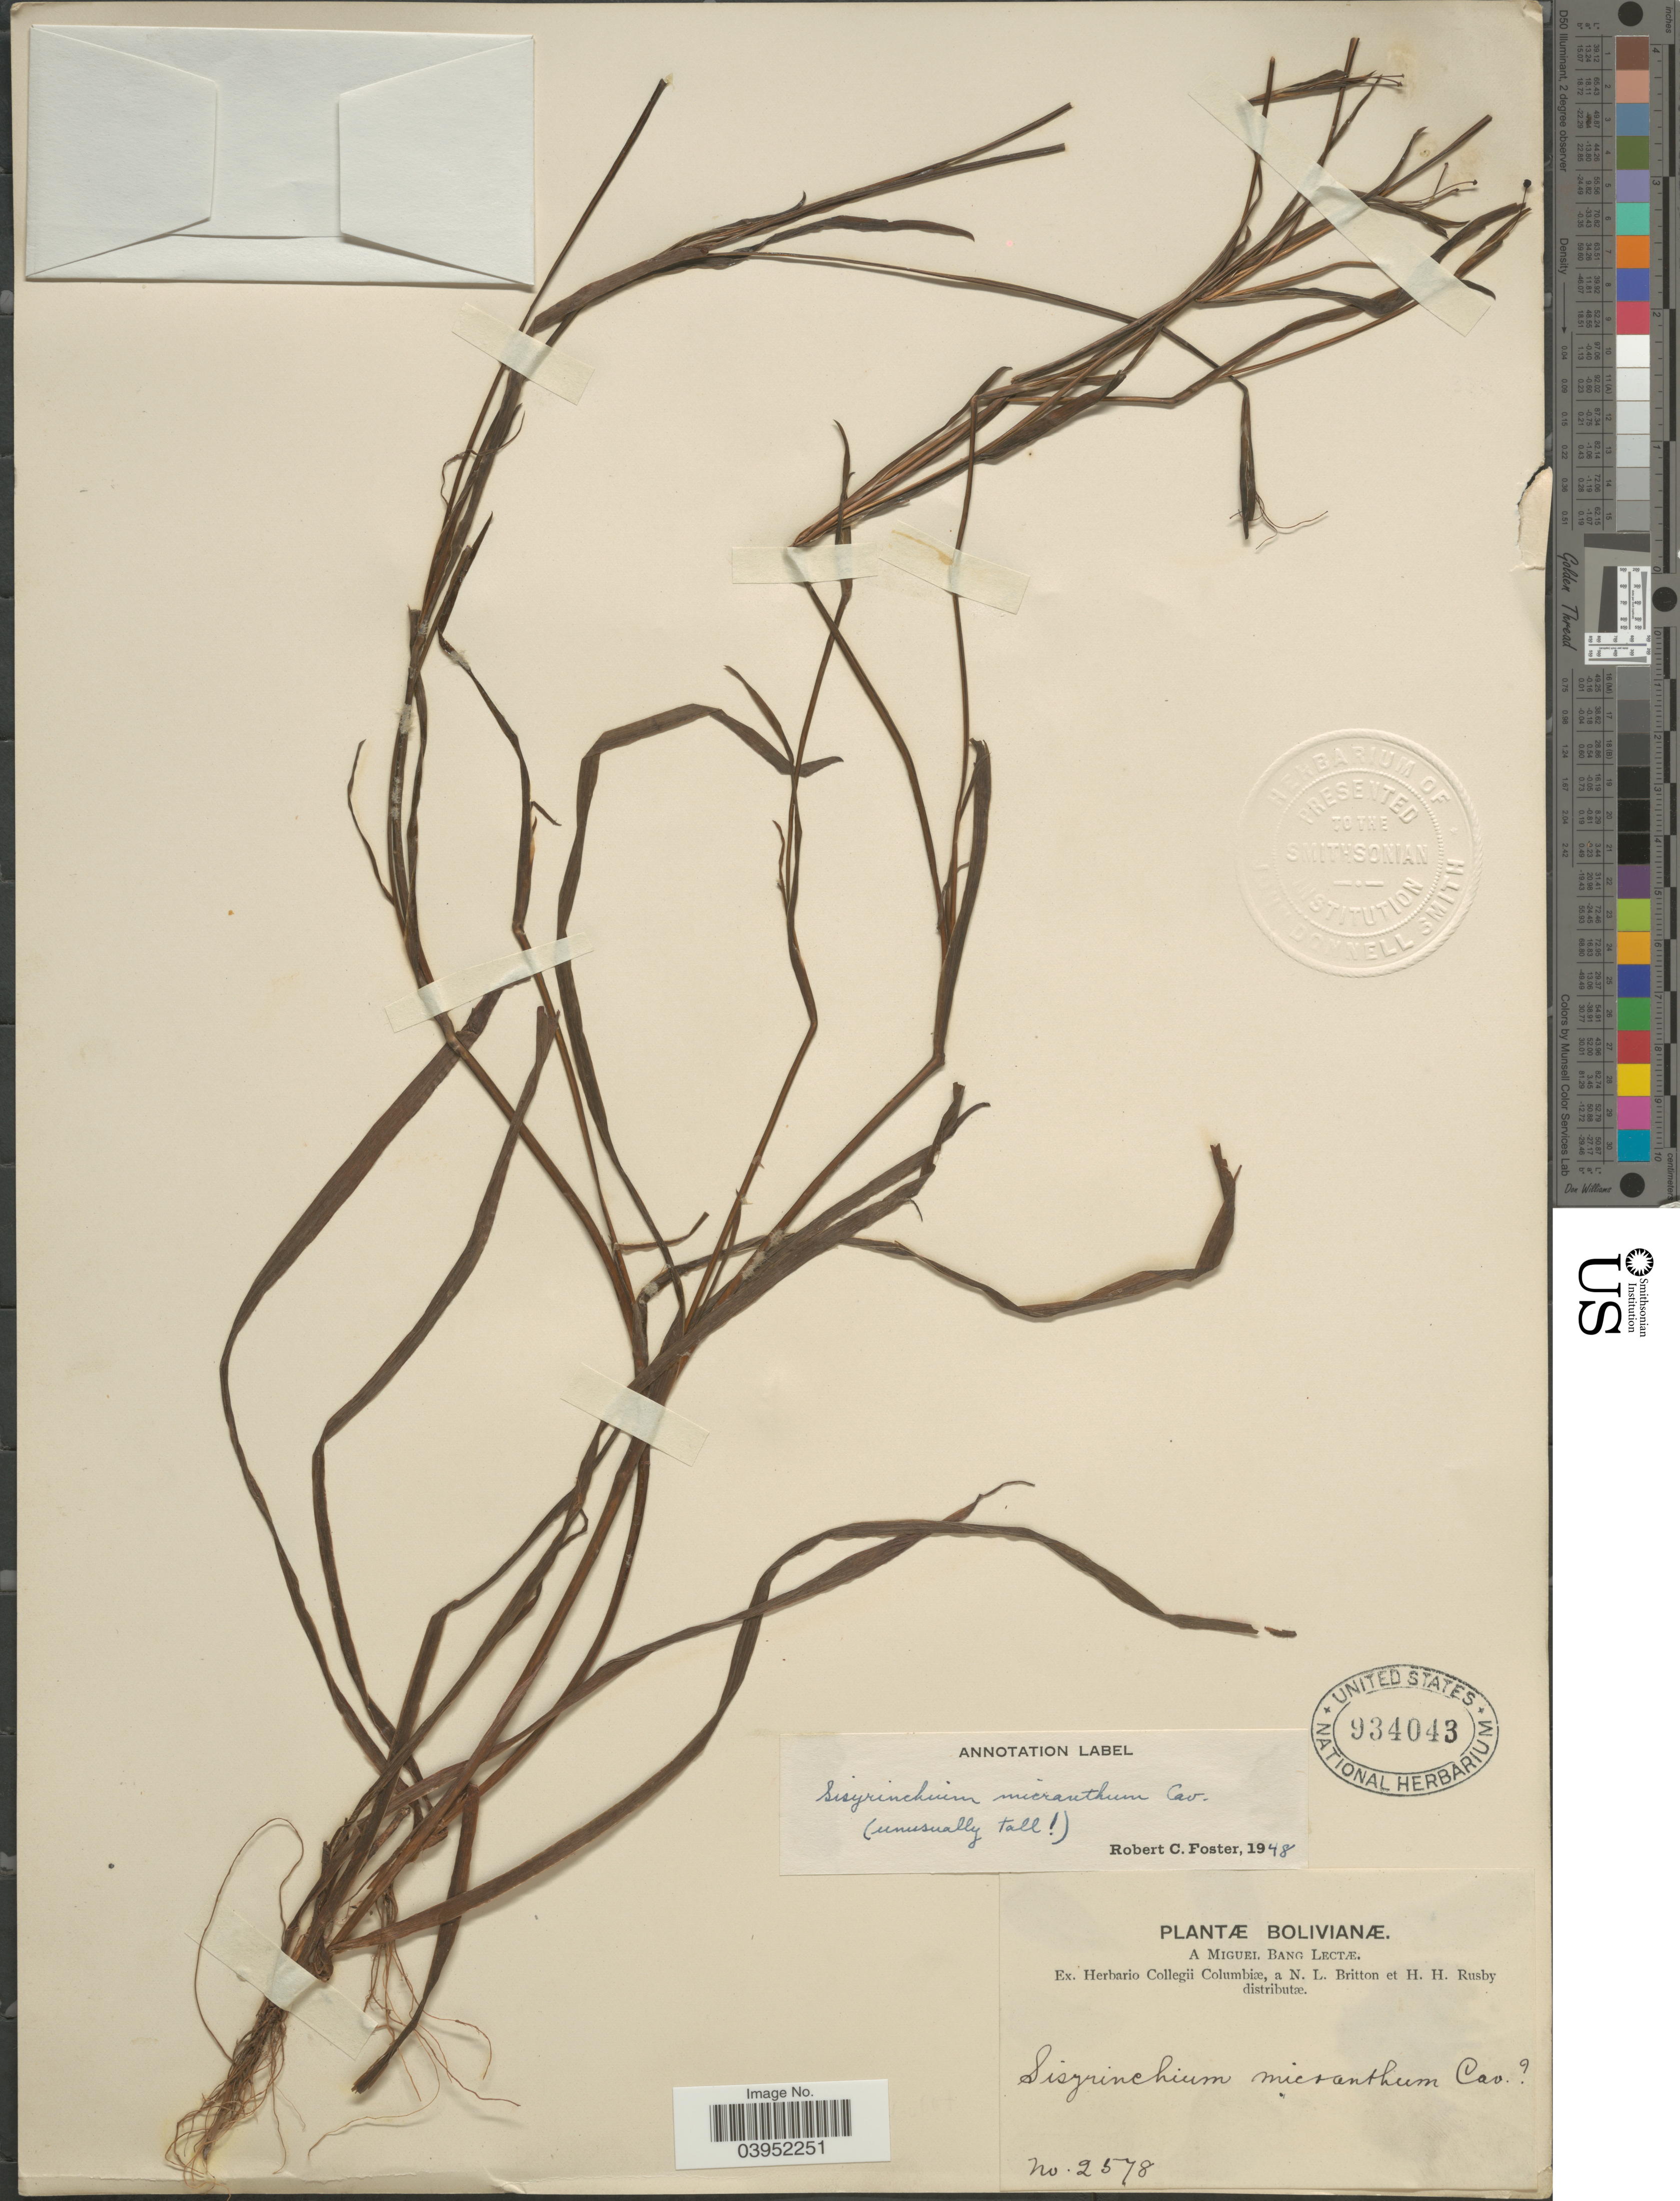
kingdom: Plantae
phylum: Tracheophyta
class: Liliopsida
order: Asparagales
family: Iridaceae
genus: Sisyrinchium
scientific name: Sisyrinchium micranthum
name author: Cav.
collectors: M. Bang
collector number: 2578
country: Bolivia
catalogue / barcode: US 934043